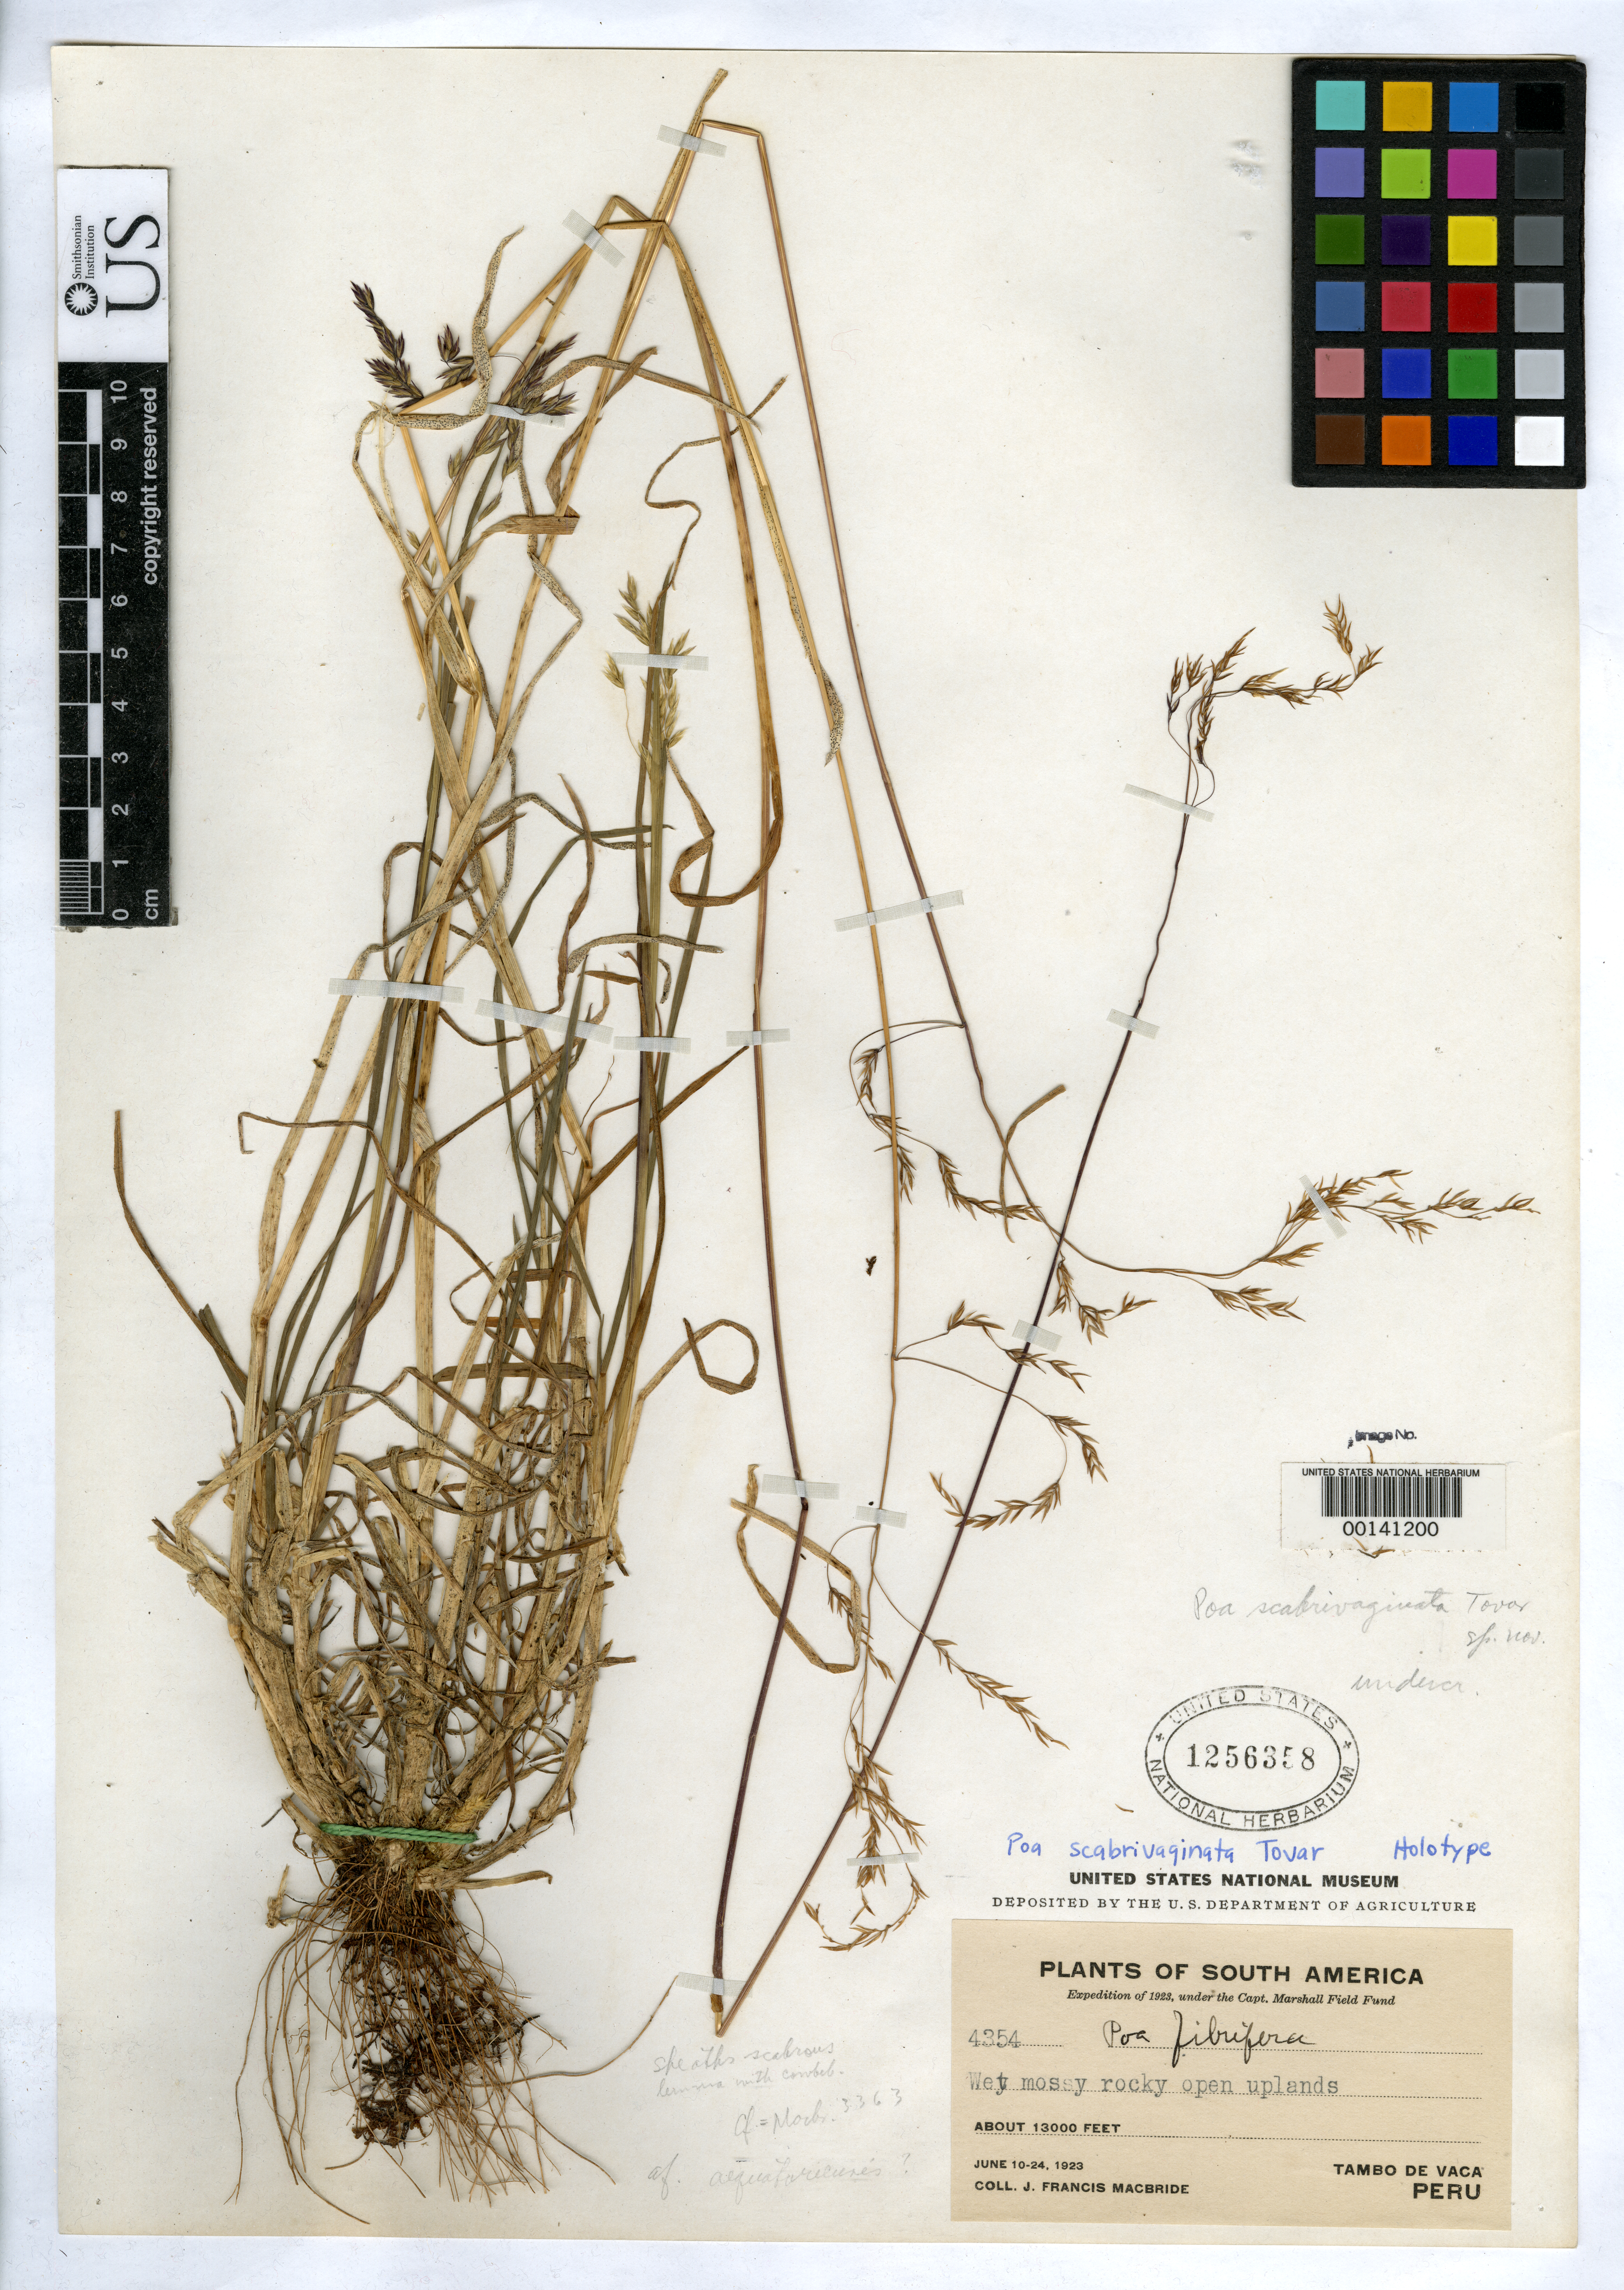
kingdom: Plantae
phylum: Tracheophyta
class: Liliopsida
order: Poales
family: Poaceae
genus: Poa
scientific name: Poa scabrivaginata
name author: Tovar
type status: Holotype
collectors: J. F. Macbride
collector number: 4354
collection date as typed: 10 Jun 1923 to 24 Jun 1923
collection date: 1923-06-10/1923-06-24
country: Peru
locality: Tambo de Vaca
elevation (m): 3962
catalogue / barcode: US 1256358